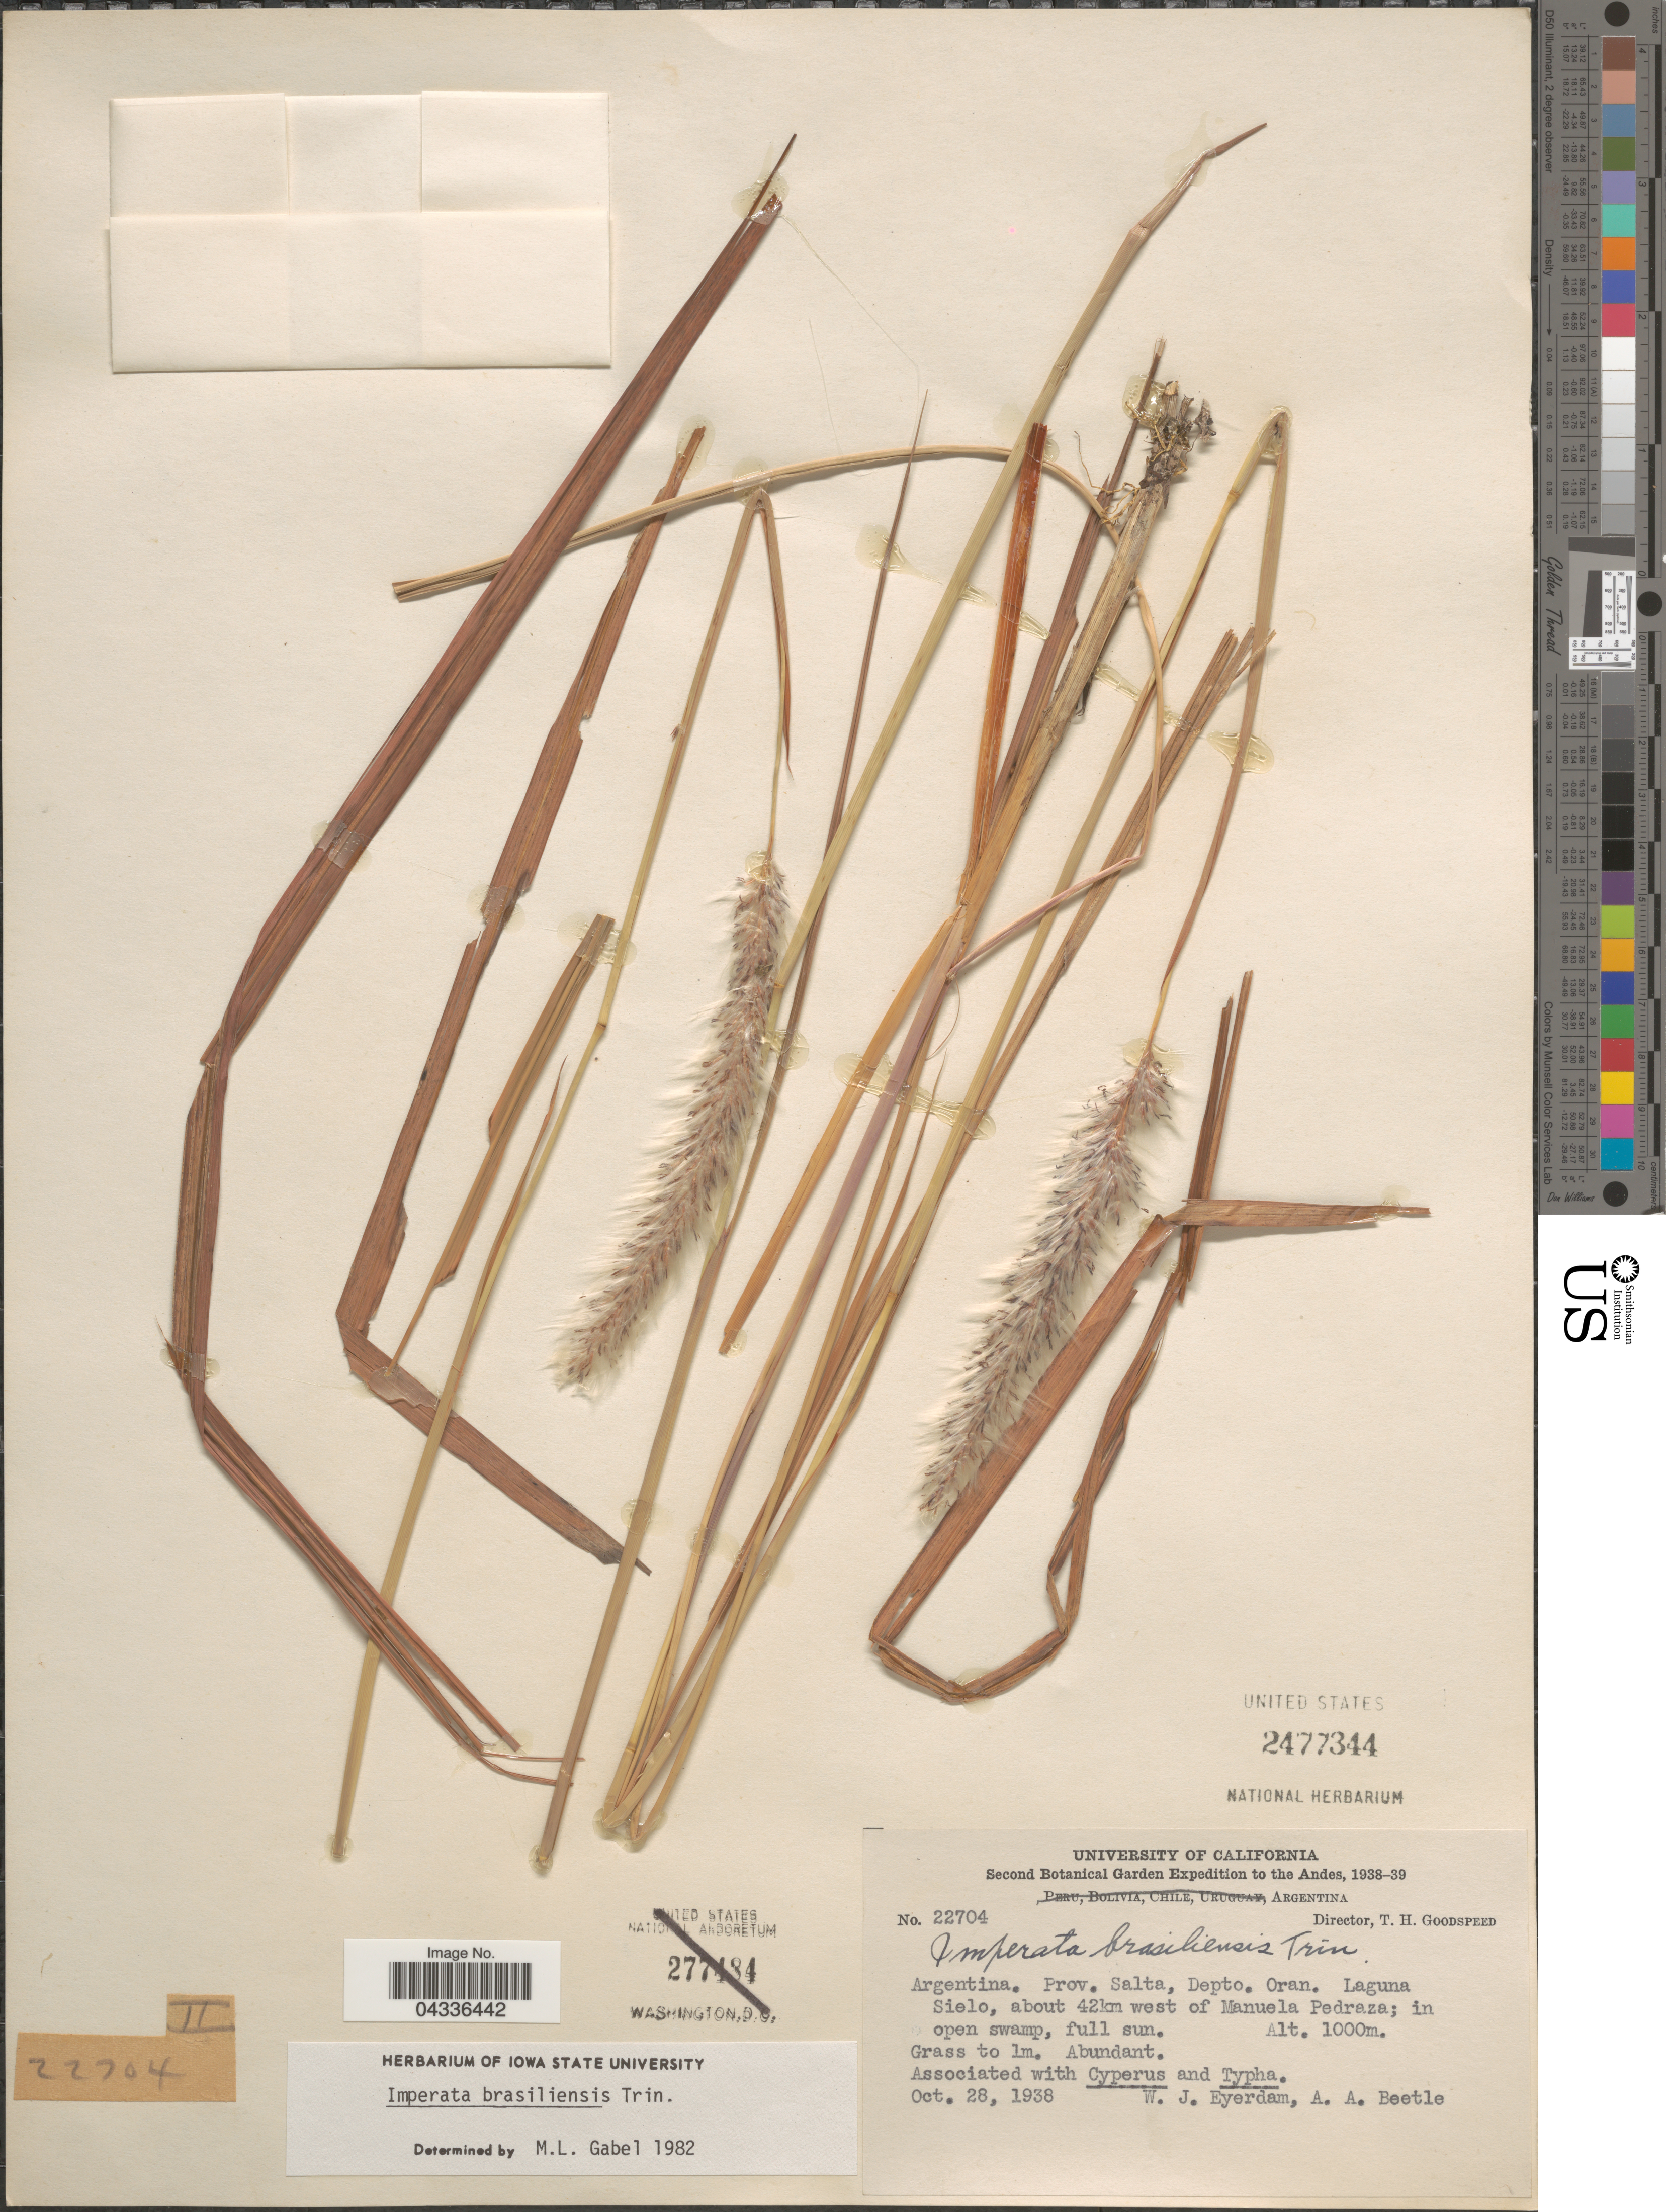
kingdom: Plantae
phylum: Tracheophyta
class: Liliopsida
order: Poales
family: Poaceae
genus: Imperata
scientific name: Imperata brasiliensis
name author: Trin.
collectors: W. J. Eyerdam & A. A. Beetle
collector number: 22704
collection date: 1938-10-28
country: Argentina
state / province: Salta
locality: Depto. Oran, Laguna Sielo, about 42km west of Manuela Pedraza.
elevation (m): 1000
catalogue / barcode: US 2477344